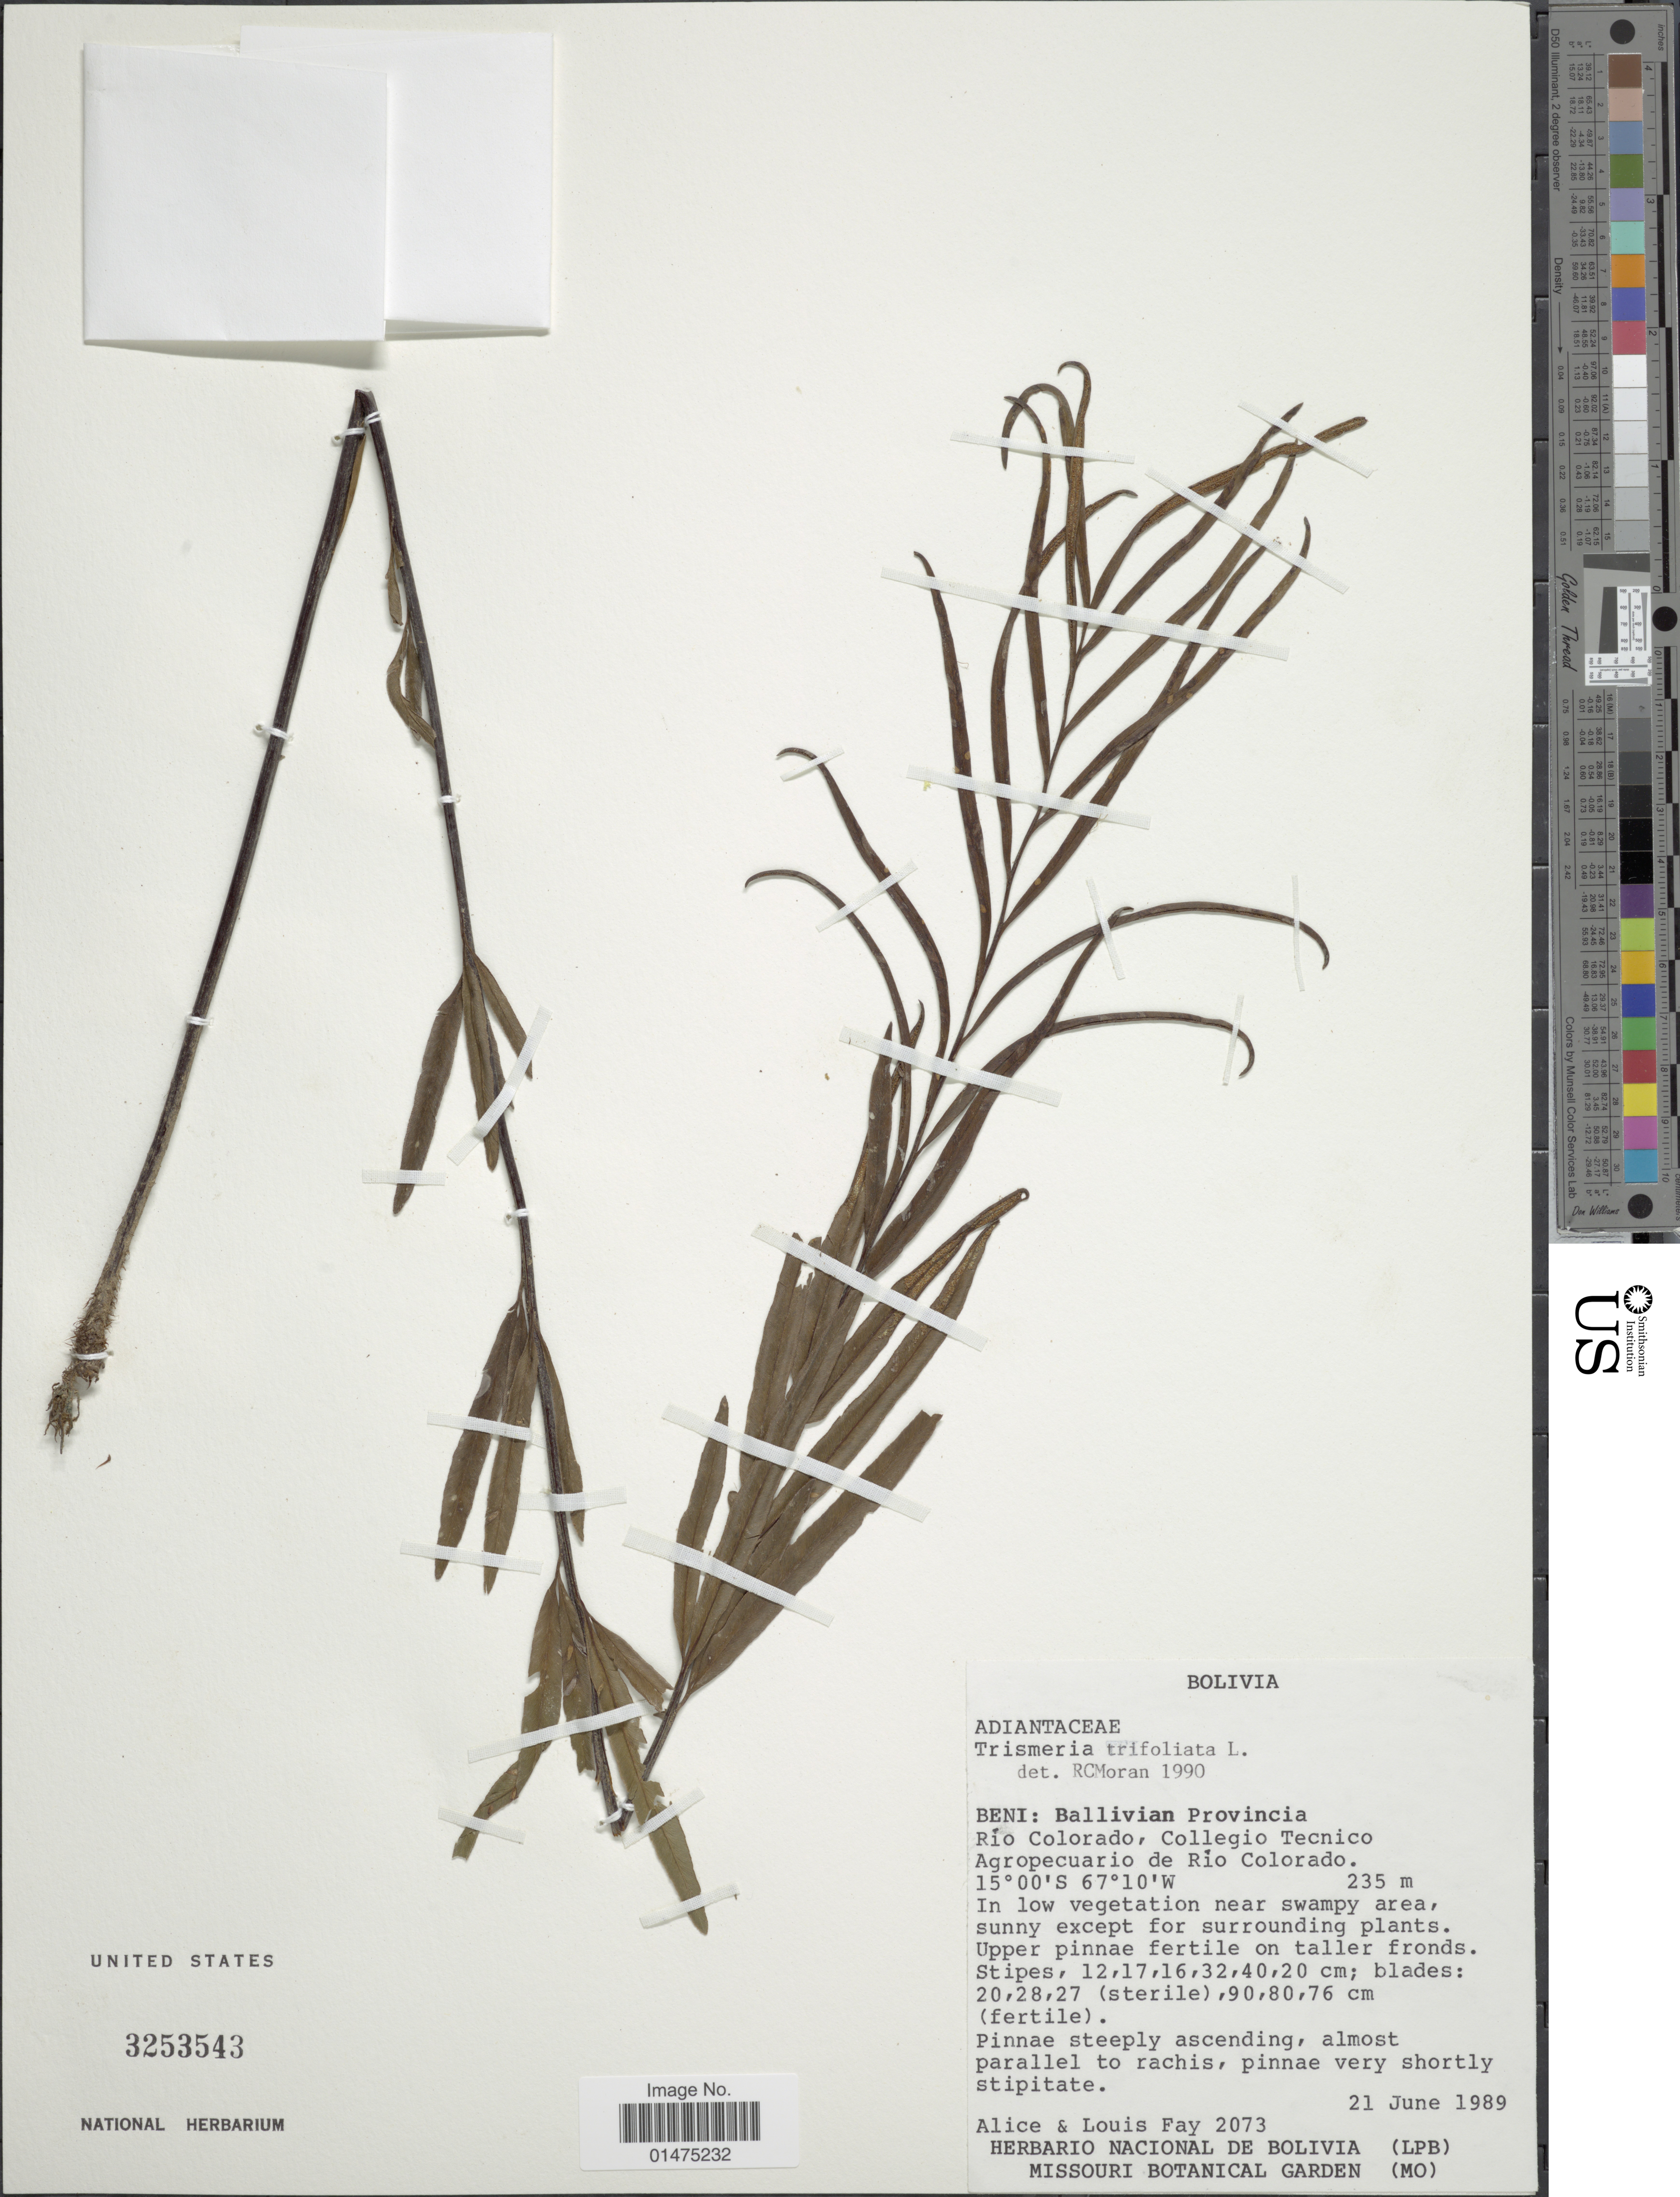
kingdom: Plantae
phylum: Tracheophyta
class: Polypodiopsida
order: Polypodiales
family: Pteridaceae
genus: Pityrogramma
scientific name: Pityrogramma trifoliata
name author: (L.) R.M. Tryon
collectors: A. Fay & L. Fay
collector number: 2073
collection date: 1989-06-21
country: Bolivia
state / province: Beni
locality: Ballivian Provincia, Rio Clorad, Collegio Tcnico Agropecuario de Rio Colorado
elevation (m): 235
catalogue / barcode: US 3253543